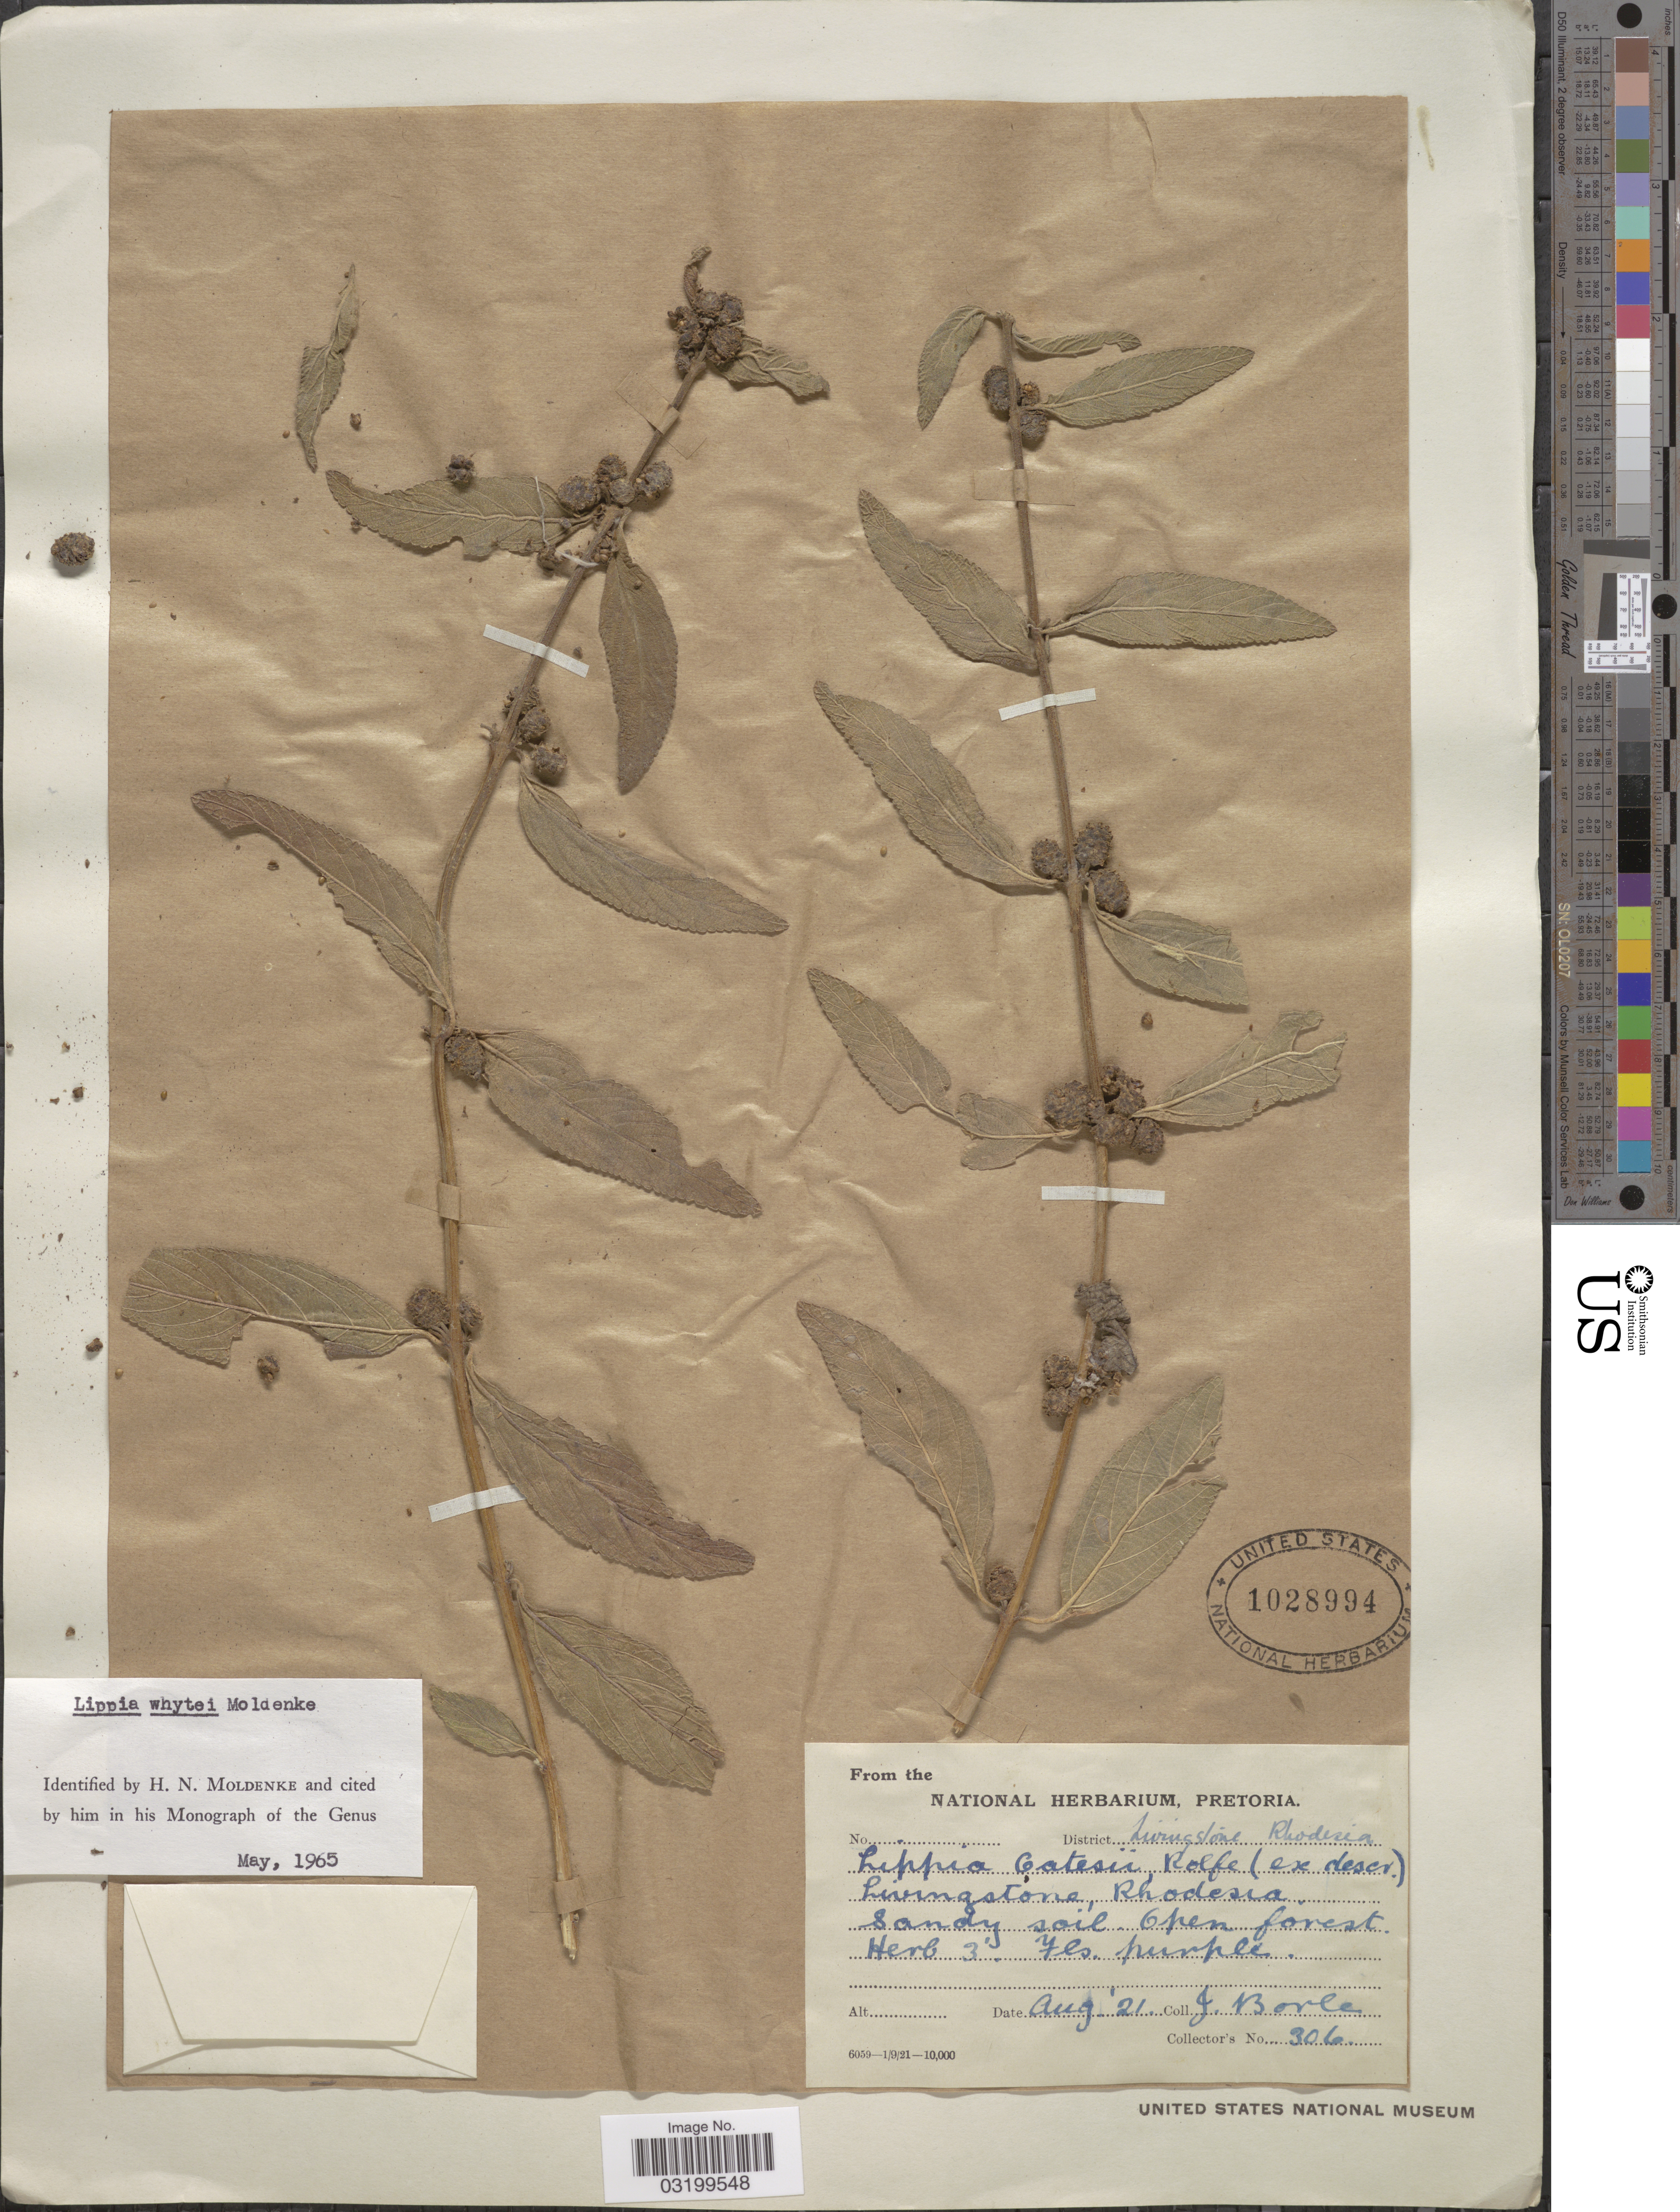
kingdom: Plantae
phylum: Tracheophyta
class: Magnoliopsida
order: Lamiales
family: Verbenaceae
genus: Lippia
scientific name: Lippia whytei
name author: Moldenke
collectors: J. Borle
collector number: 306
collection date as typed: Transcribed d/m/y: /8/21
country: Zimbabwe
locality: District Livingstone, Rhodesia.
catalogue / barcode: US 1028994